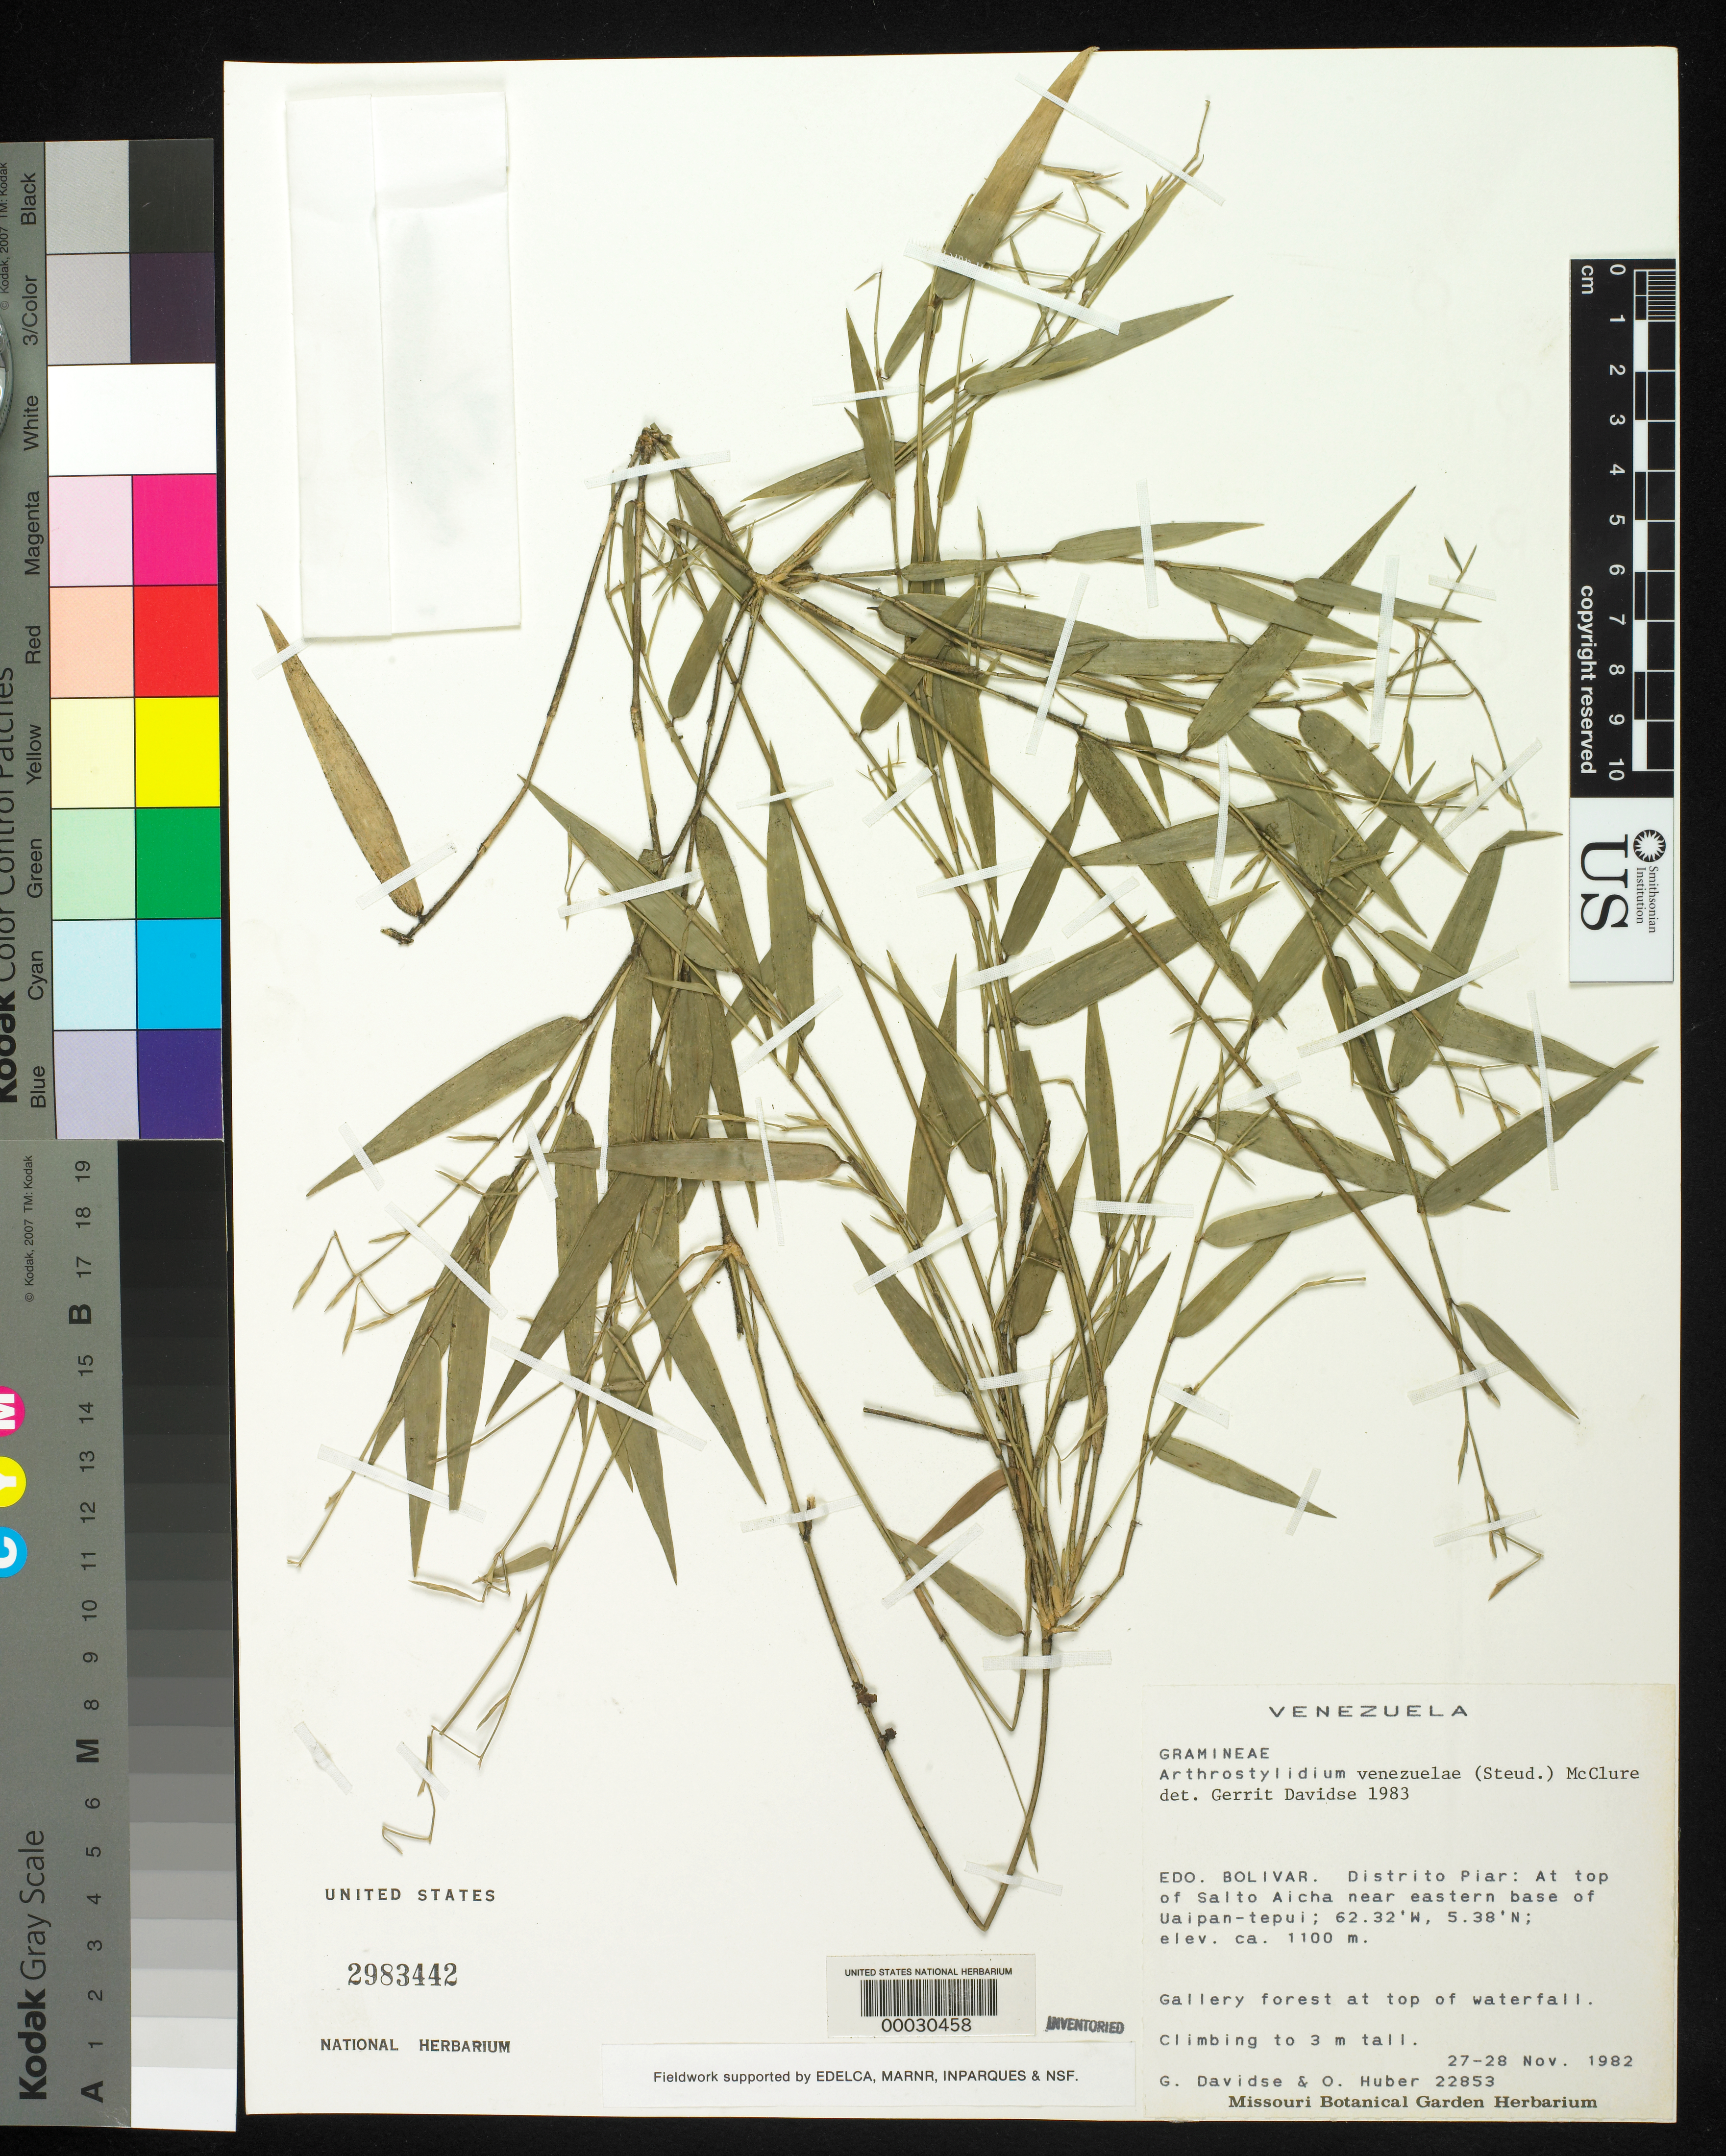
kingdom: Plantae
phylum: Tracheophyta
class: Liliopsida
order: Poales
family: Poaceae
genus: Arthrostylidium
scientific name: Arthrostylidium venezuelae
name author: (Steud.) McClure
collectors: G. Davidse & O. Huber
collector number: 22853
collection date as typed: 27 Nov 1982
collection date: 1982-11-27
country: Venezuela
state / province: Bolivar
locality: Piar, salto aicha, uaipan tepui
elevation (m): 1100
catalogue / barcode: US 2983442